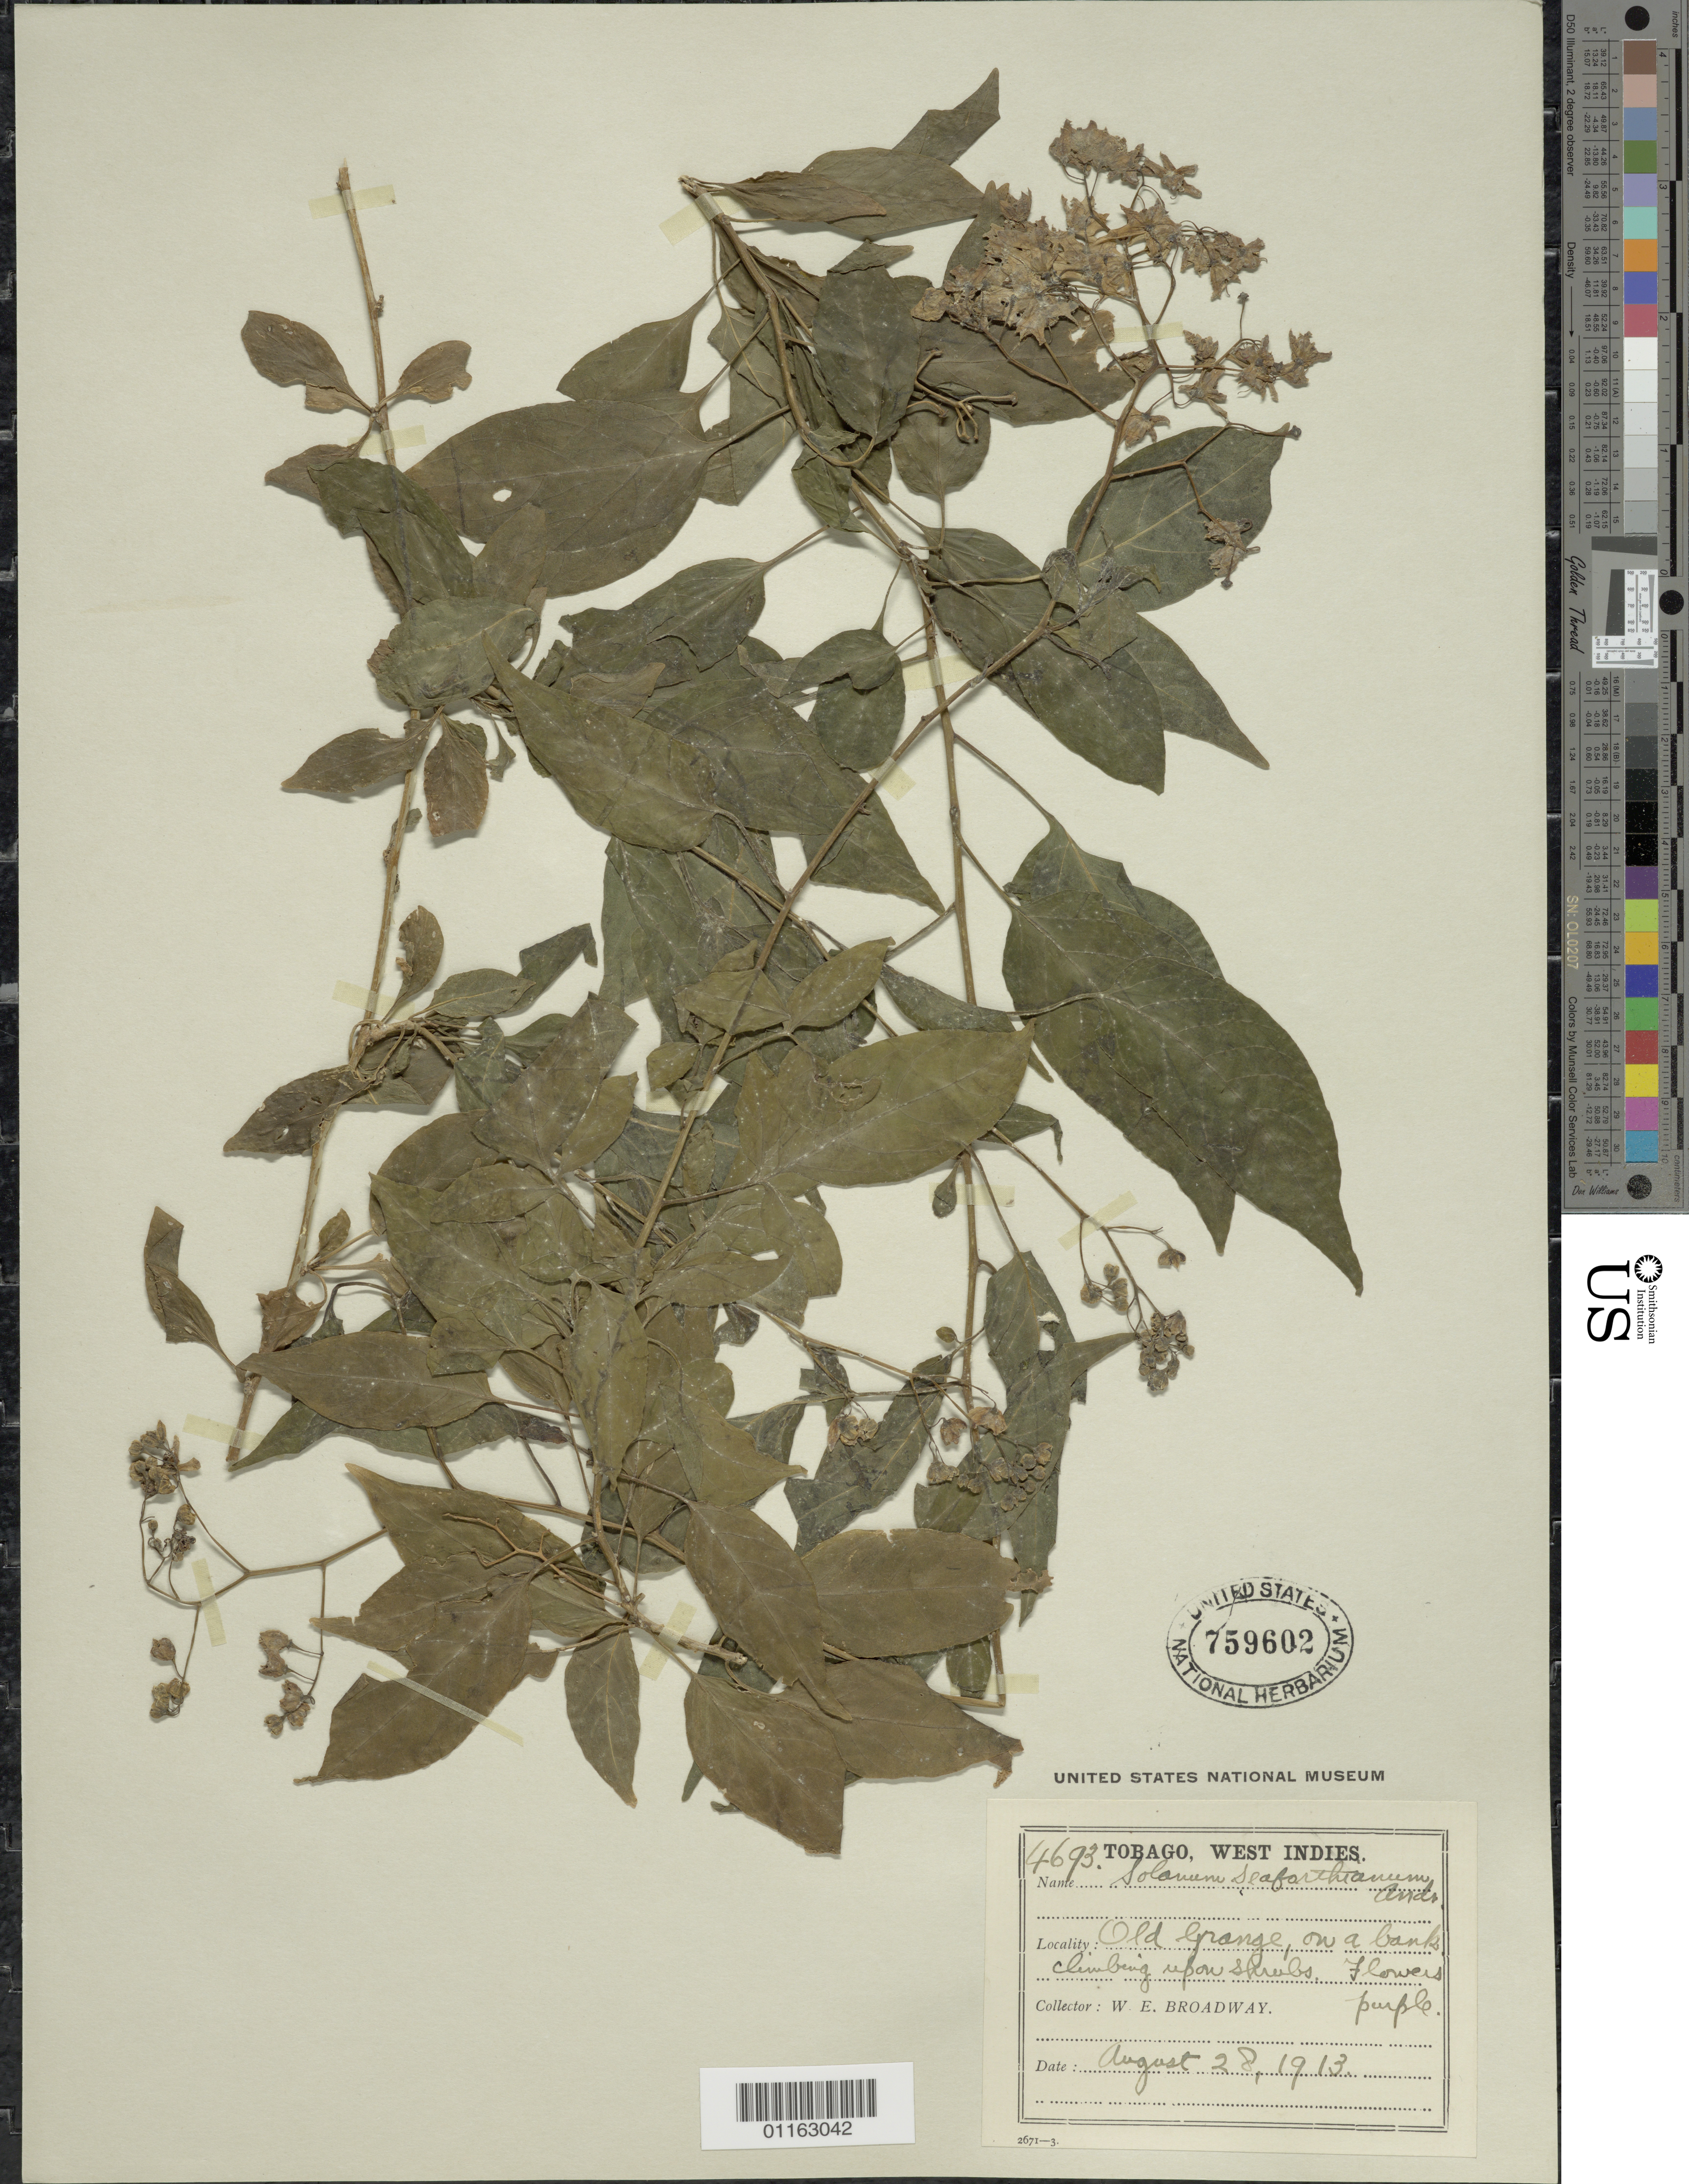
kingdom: Plantae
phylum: Tracheophyta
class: Magnoliopsida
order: Solanales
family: Solanaceae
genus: Solanum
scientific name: Solanum seaforthianum var. seaforthianum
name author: Andrews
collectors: W. E. Broadway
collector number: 4693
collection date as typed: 28 Aug 1913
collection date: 1913-08-28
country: Trinidad and Tobago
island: Tobago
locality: Old grange, on a bank climbing upon shruubs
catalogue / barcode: US 759602